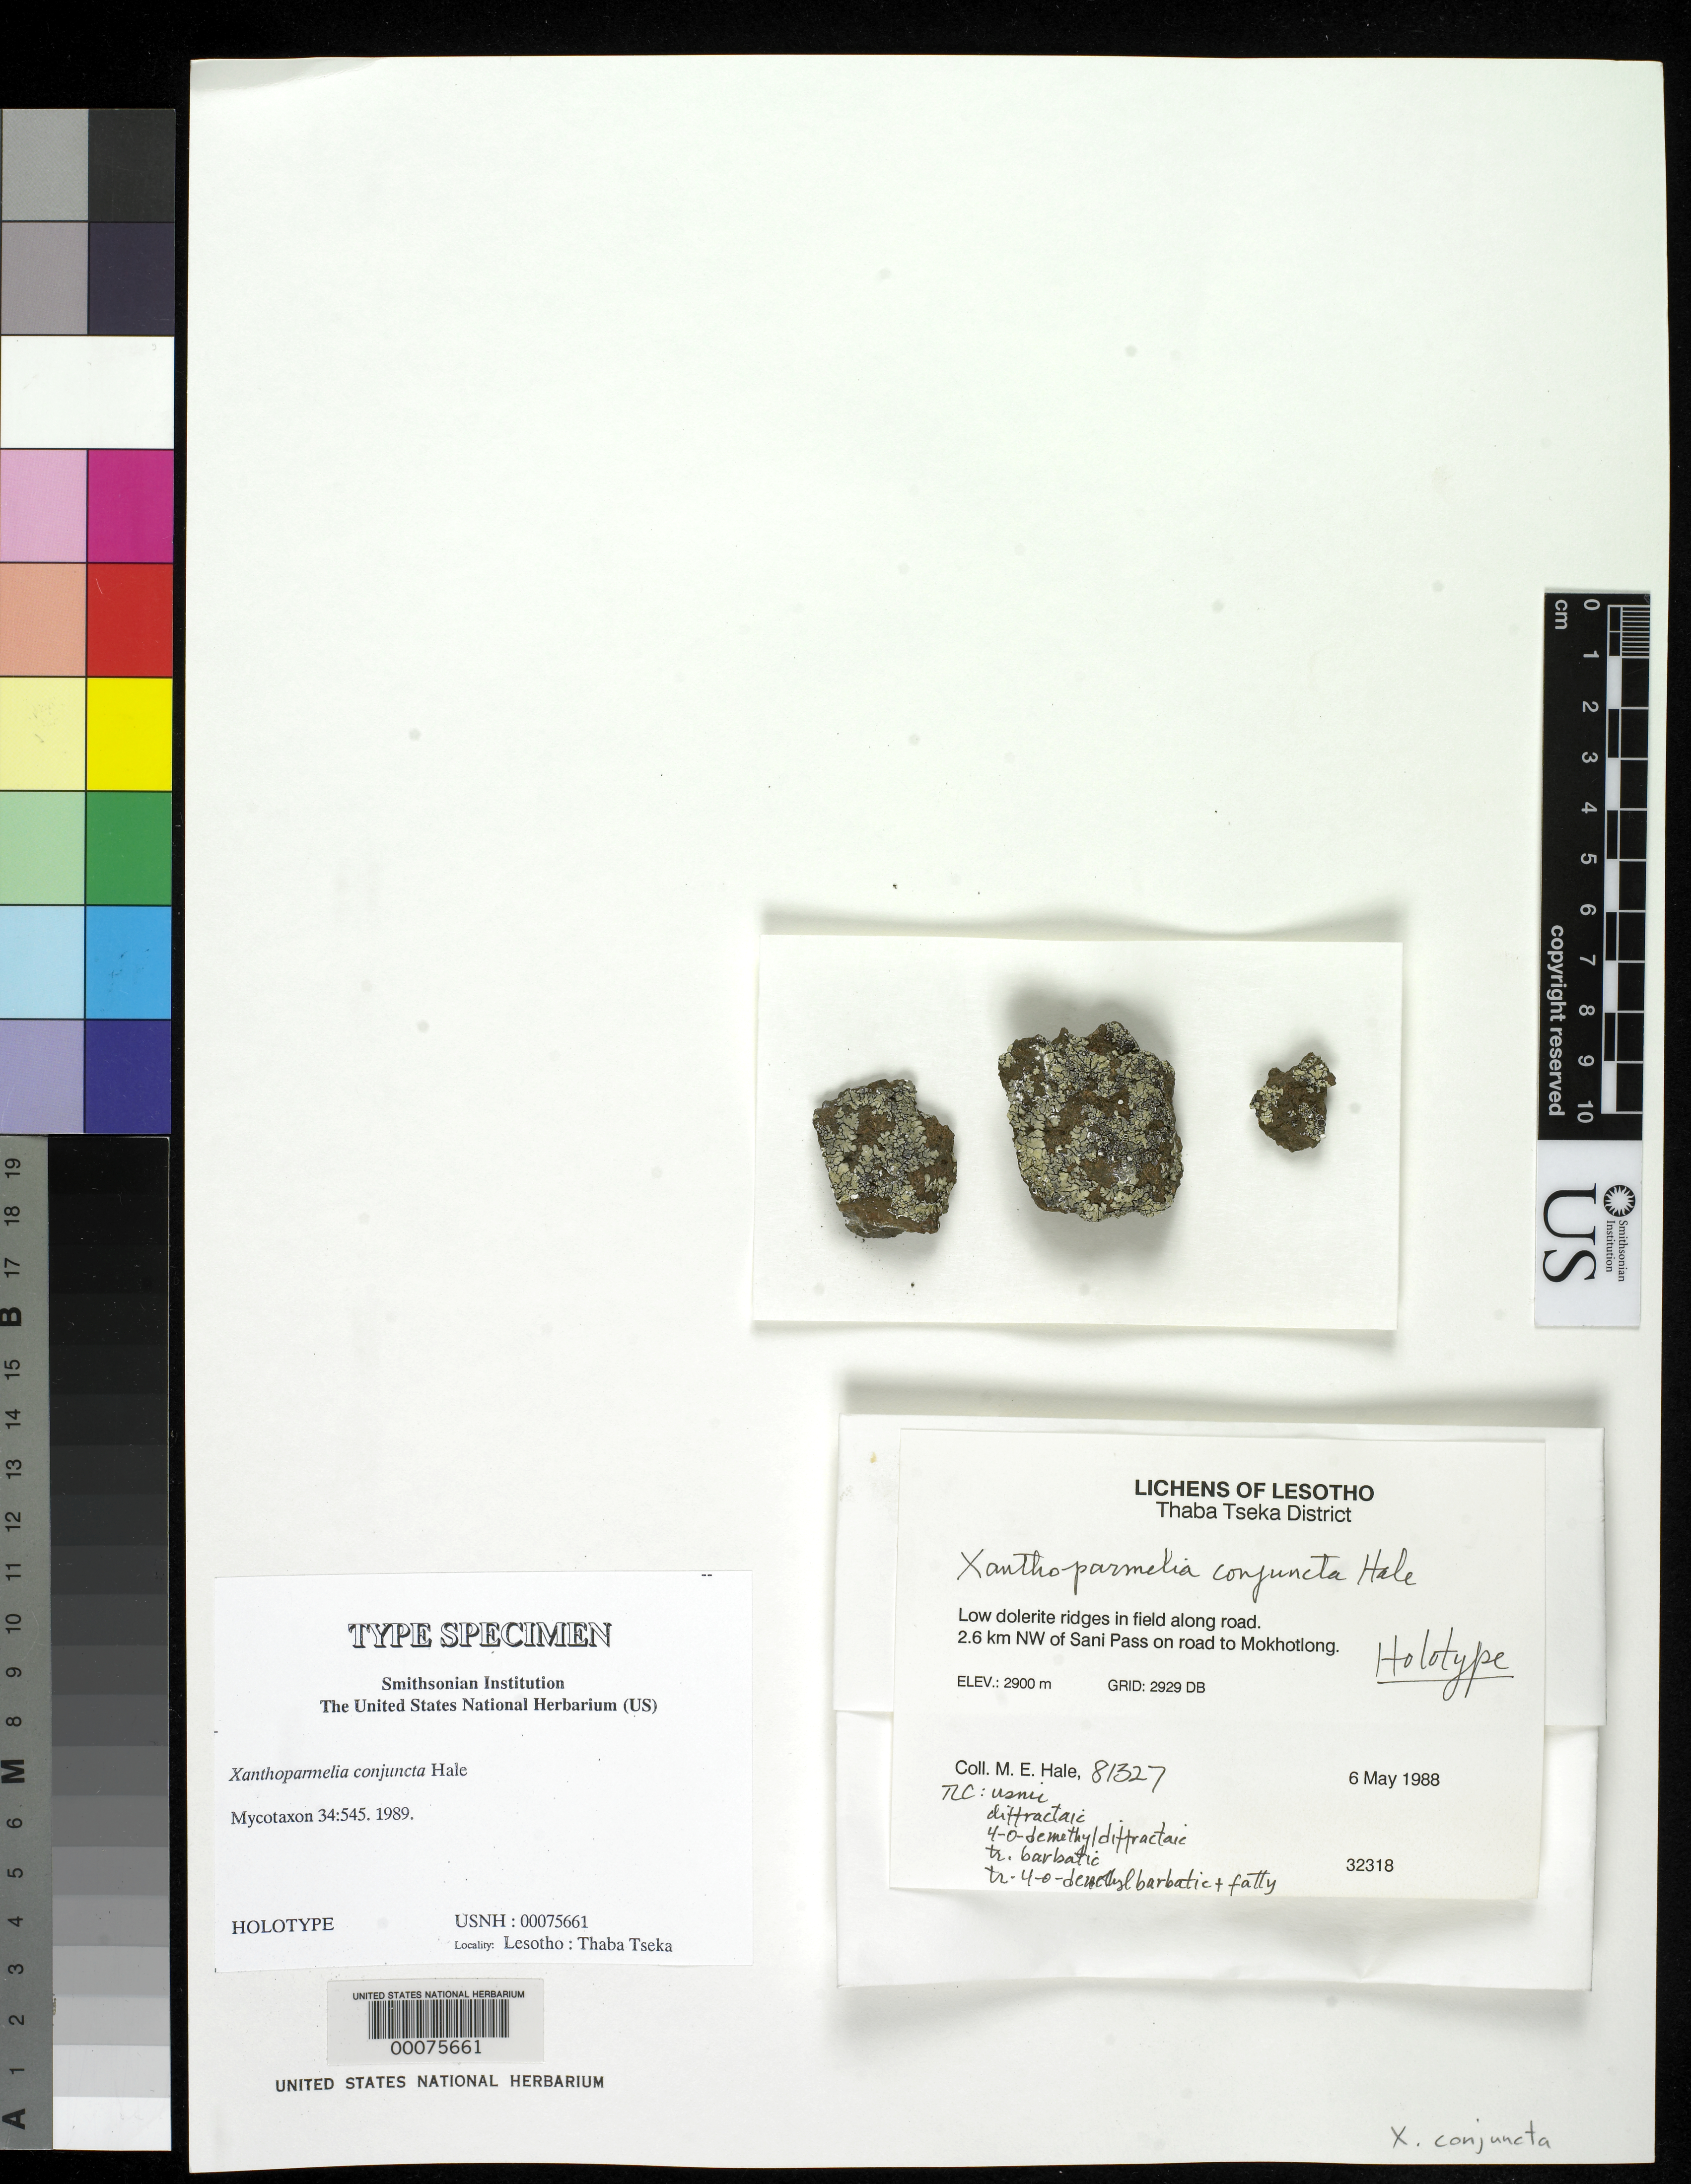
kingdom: Fungi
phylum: Ascomycota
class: Lecanoromycetes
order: Lecanorales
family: Parmeliaceae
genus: Xanthoparmelia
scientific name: Xanthoparmelia conjuncta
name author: Hale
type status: Holotype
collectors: M. Hale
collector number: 81327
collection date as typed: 06 May 1988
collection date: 1988-05-06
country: Lesotho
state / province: Thaba-tseka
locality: Grid 2929 DB, 2.6 km NW of Sani Pass on road to Mokhotlong, low dolerite ridges in field along road.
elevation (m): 2900